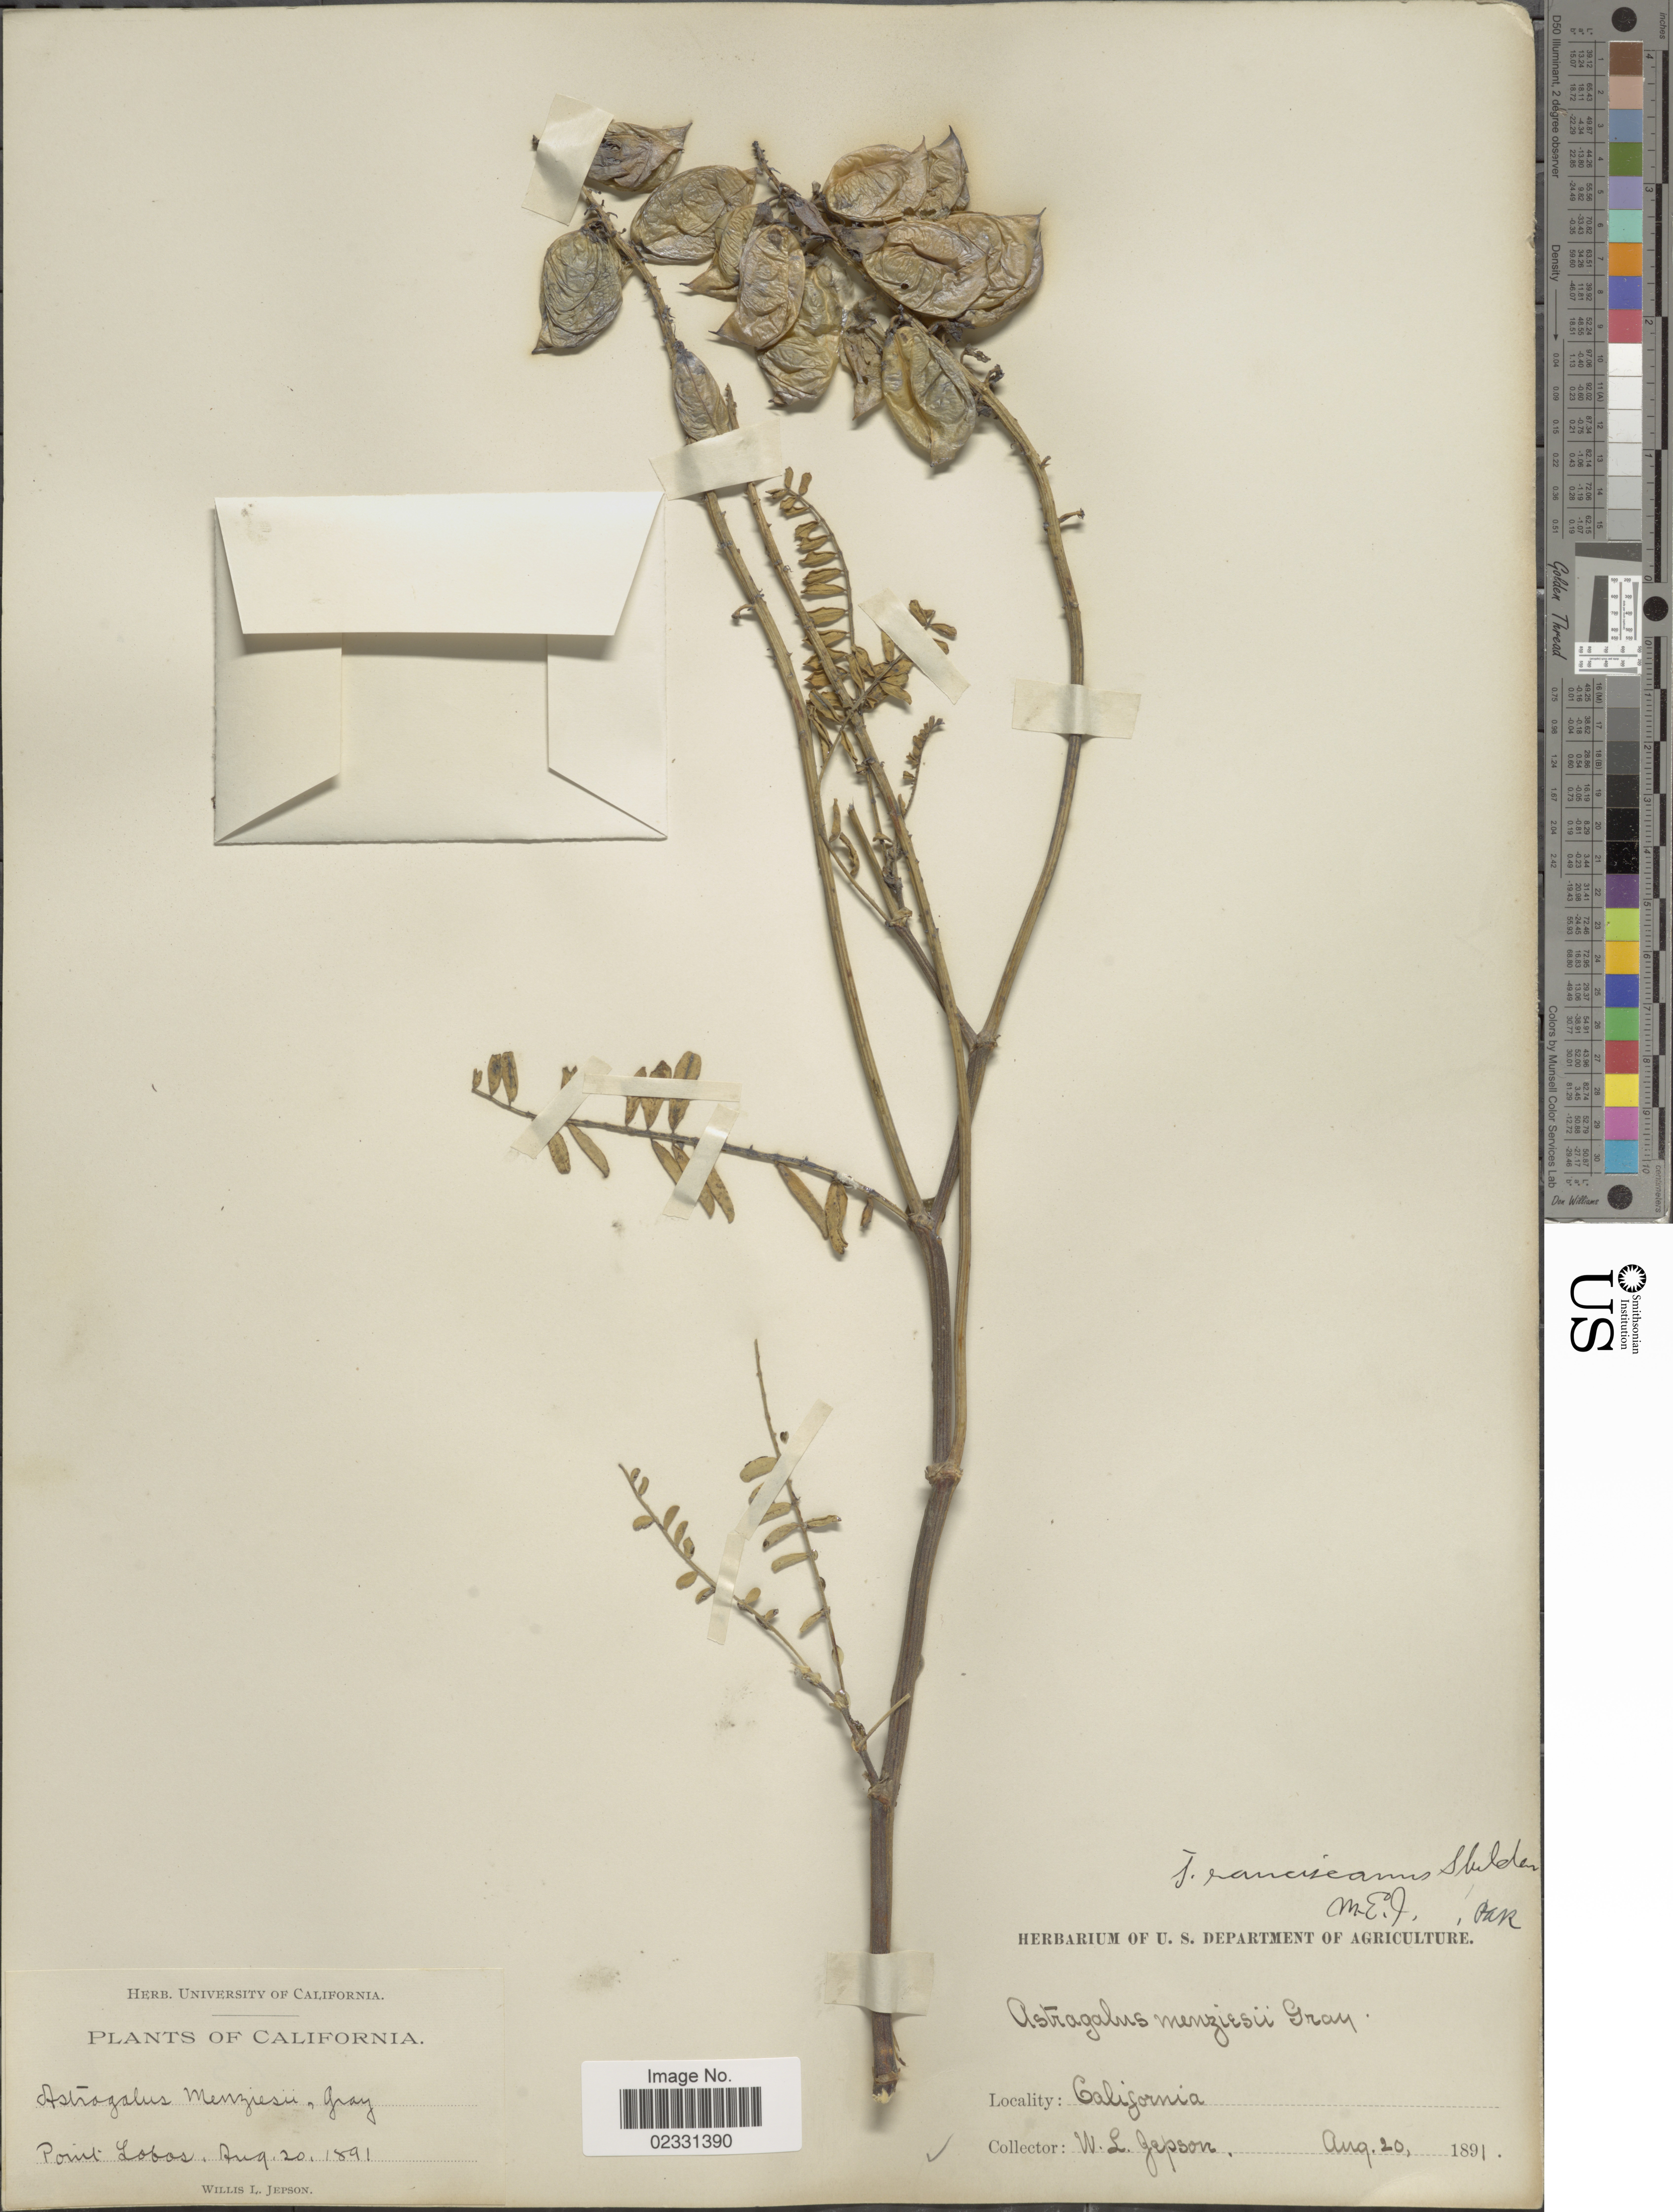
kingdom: Plantae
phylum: Tracheophyta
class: Magnoliopsida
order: Fabales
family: Fabaceae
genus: Astragalus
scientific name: Astragalus franciscanus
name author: E. Sheld.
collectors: W. L. Jepson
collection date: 1891-08-20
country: United States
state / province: California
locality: Point Lobos